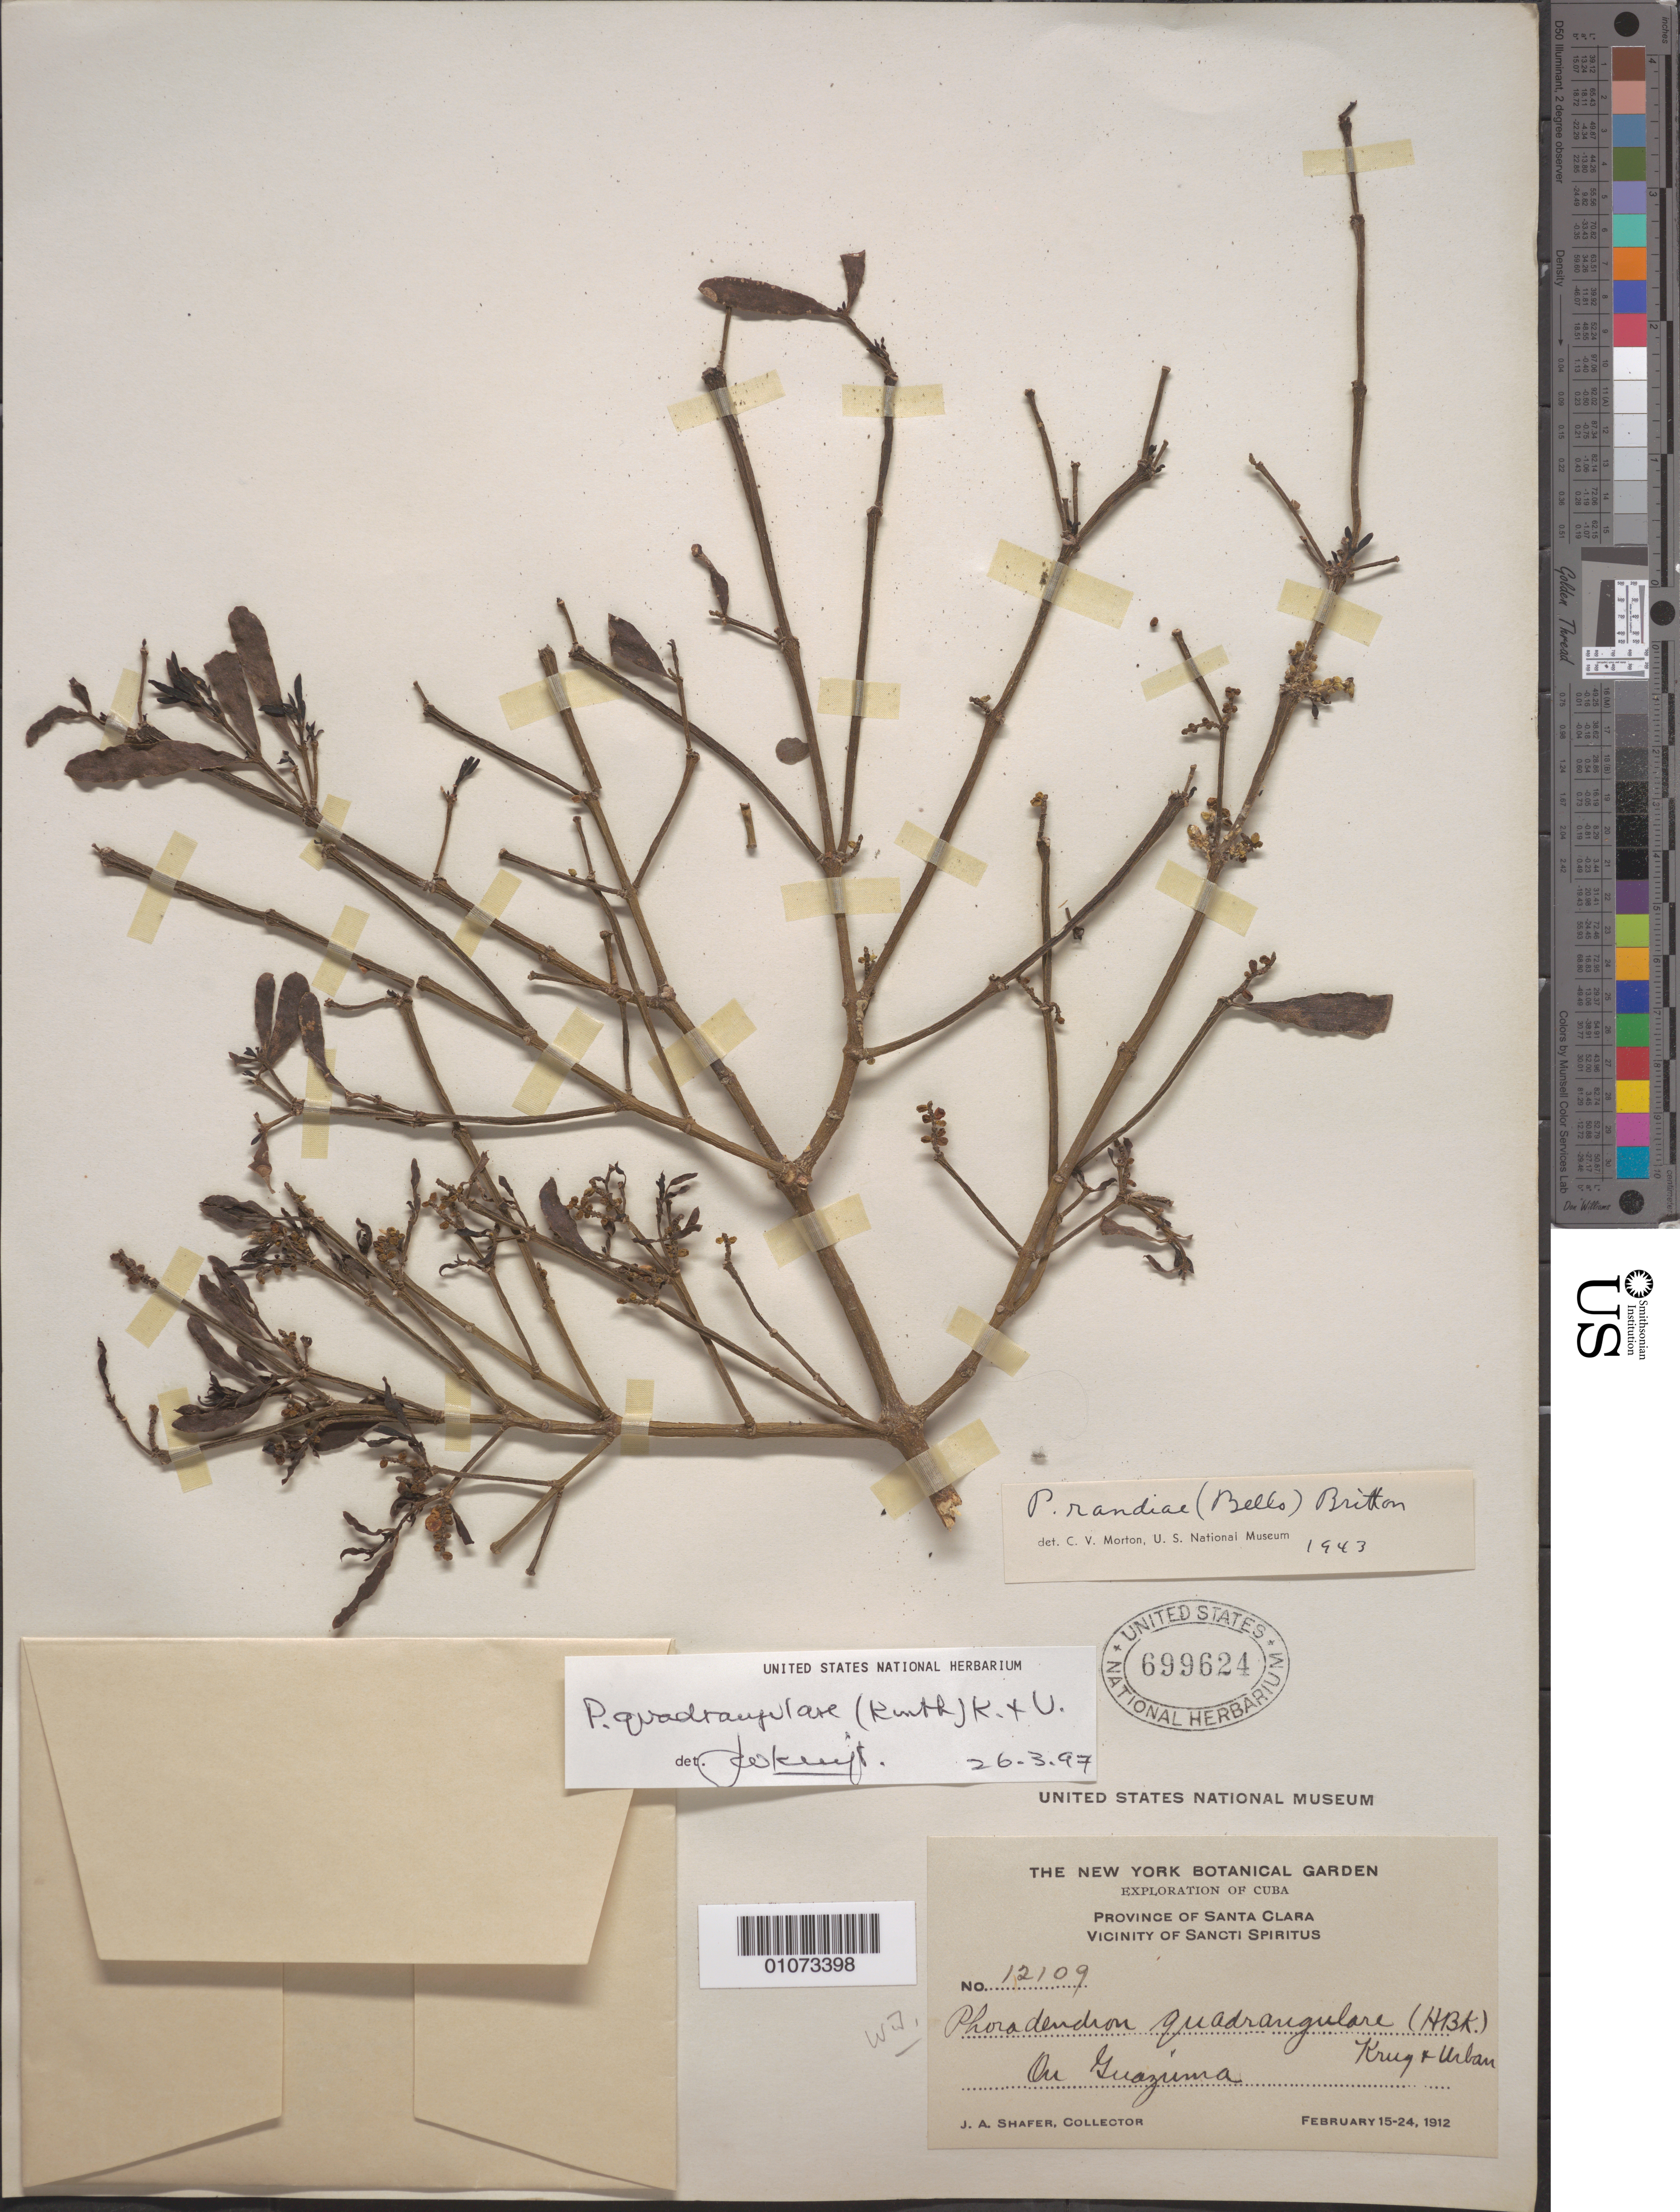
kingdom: Plantae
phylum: Tracheophyta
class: Magnoliopsida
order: Santalales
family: Viscaceae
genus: Phoradendron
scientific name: Phoradendron quadrangulare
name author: (Kunth) Griseb.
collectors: J. A. Shafer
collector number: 12109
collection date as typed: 15 Feb 1912 to 24 Feb 1912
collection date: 1912-02-15/1912-02-24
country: Cuba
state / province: Sancti Spiritus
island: Cuba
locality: Province of Santa Clara, vicinity of Sancti Spiritus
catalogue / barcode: US 699624